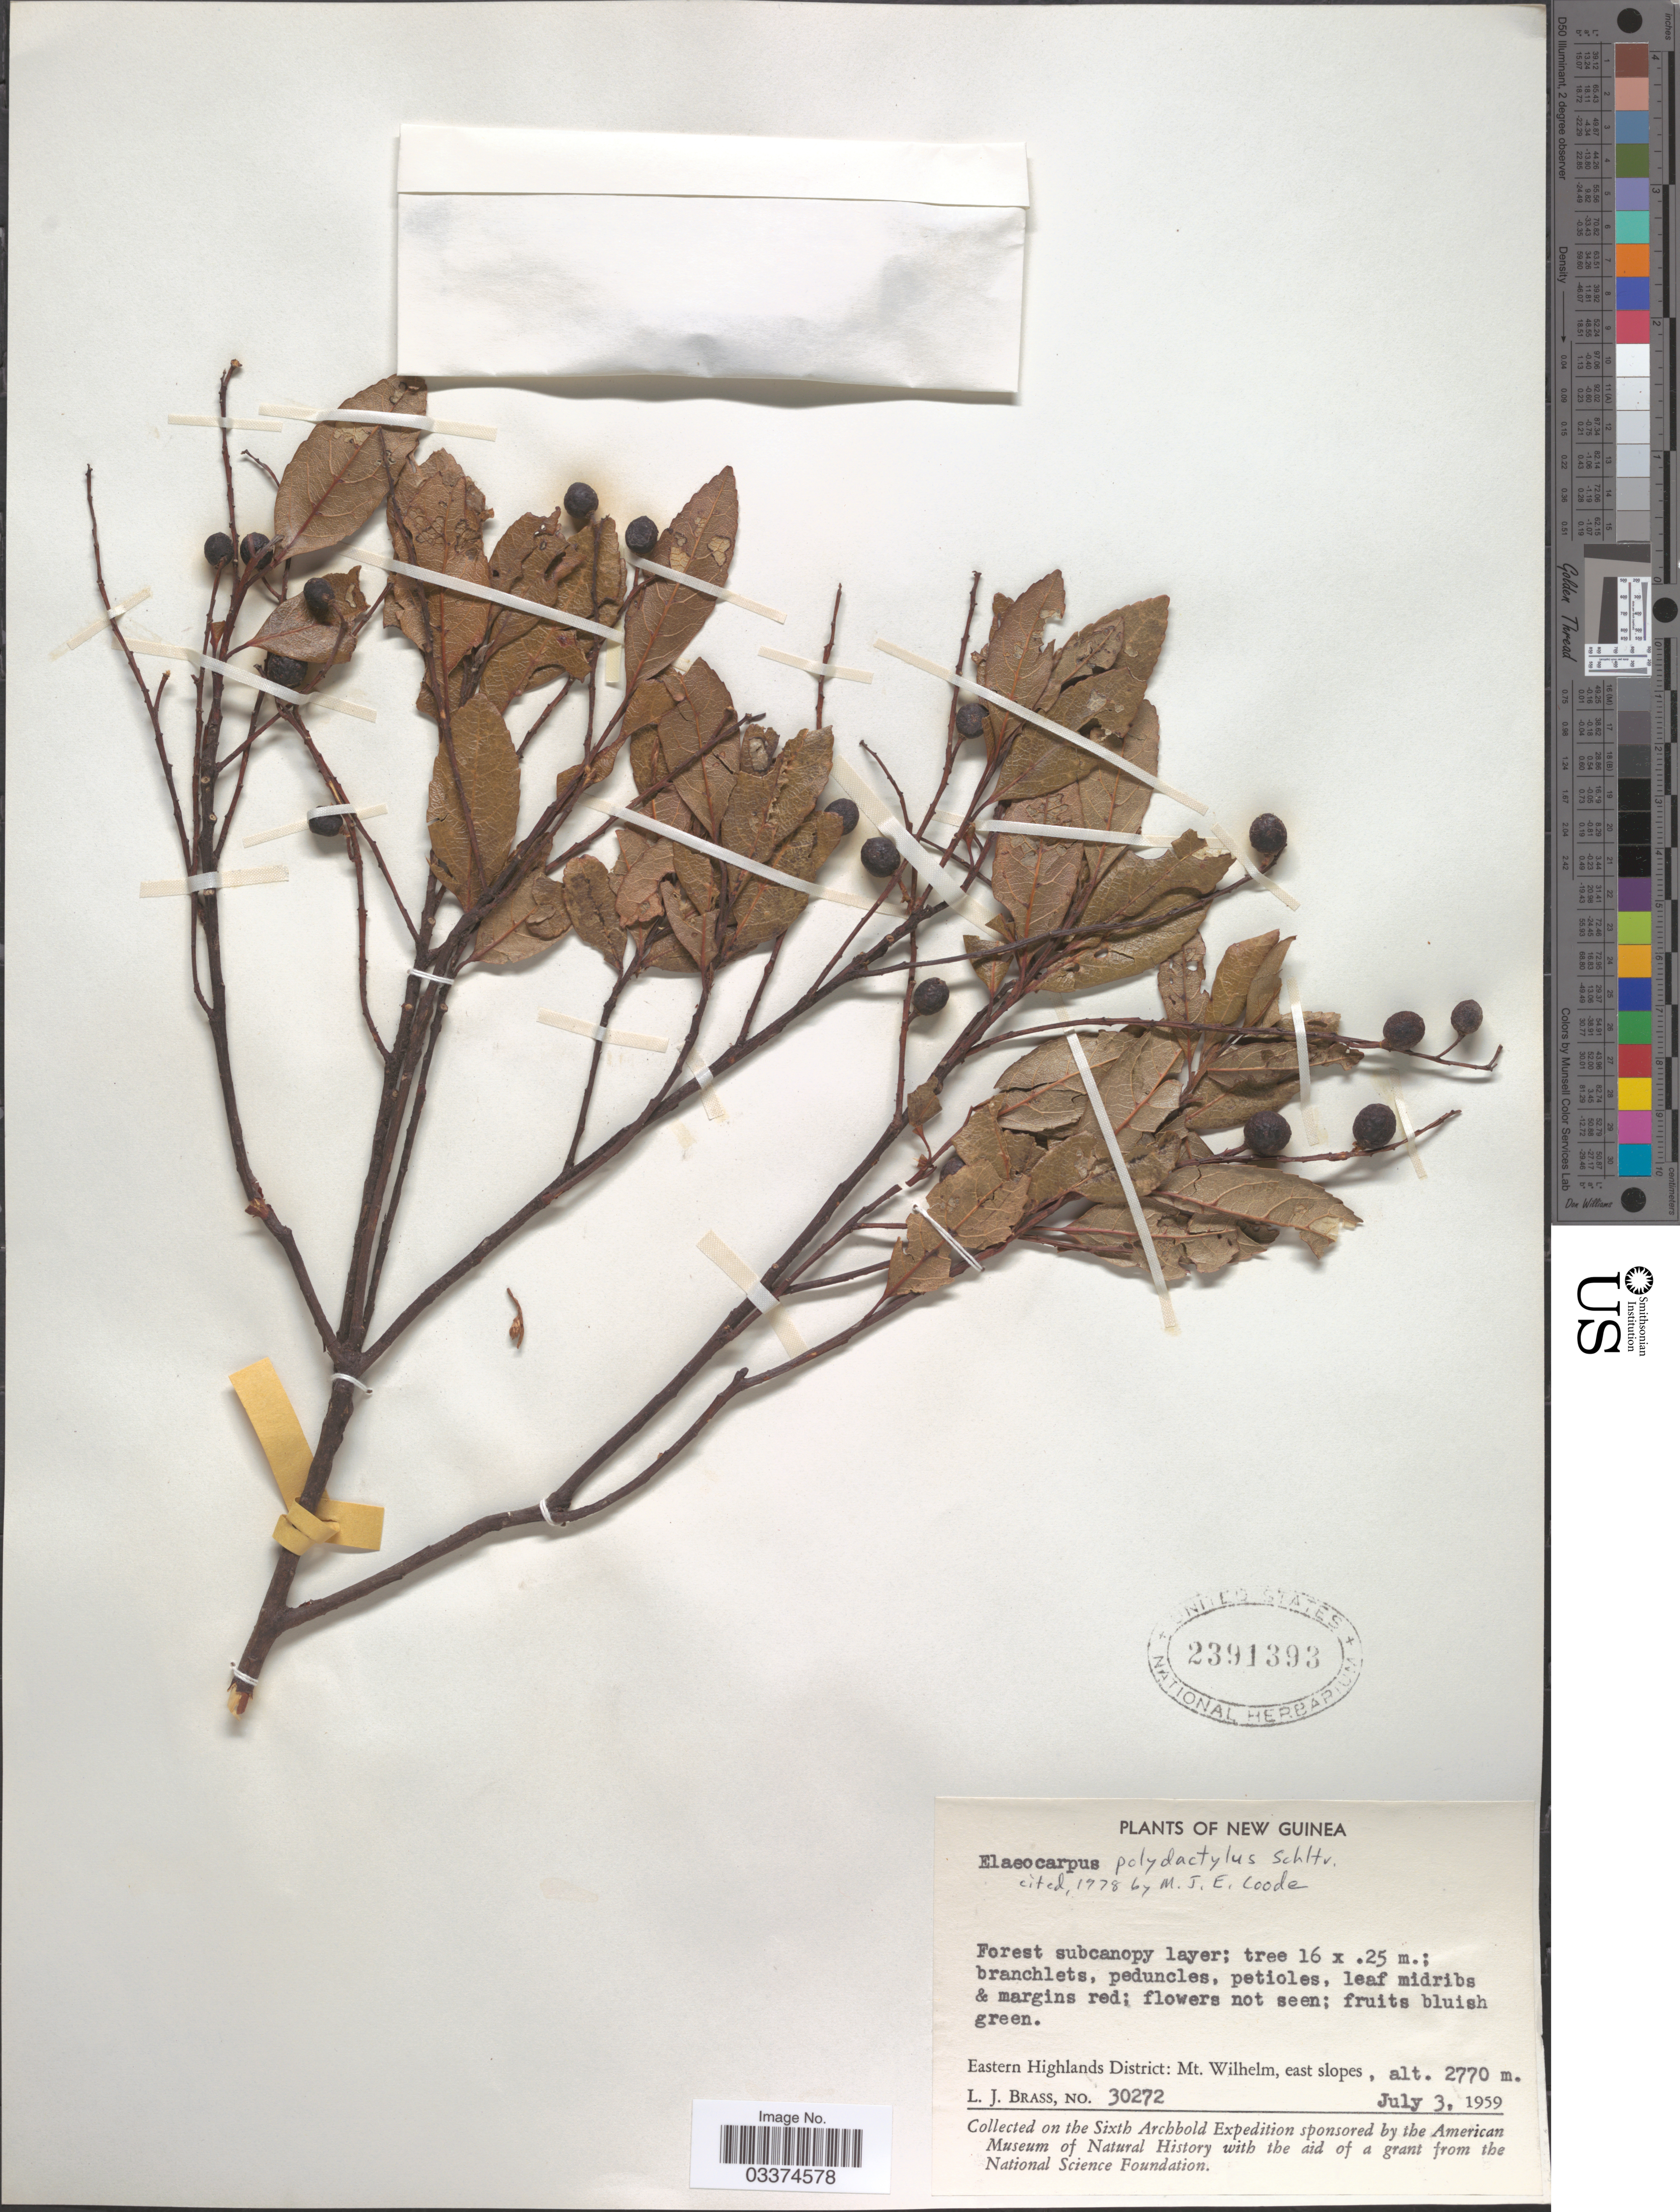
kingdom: Plantae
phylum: Tracheophyta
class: Magnoliopsida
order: Oxalidales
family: Elaeocarpaceae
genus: Elaeocarpus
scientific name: Elaeocarpus polydactylus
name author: Schltr.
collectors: L. J. Brass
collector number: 30272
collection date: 1959-07-03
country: Papua New Guinea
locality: New Guinea, Eastern Highlands District: Mt. Wilhelm, east slopes.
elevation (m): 2770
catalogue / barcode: US 2391393